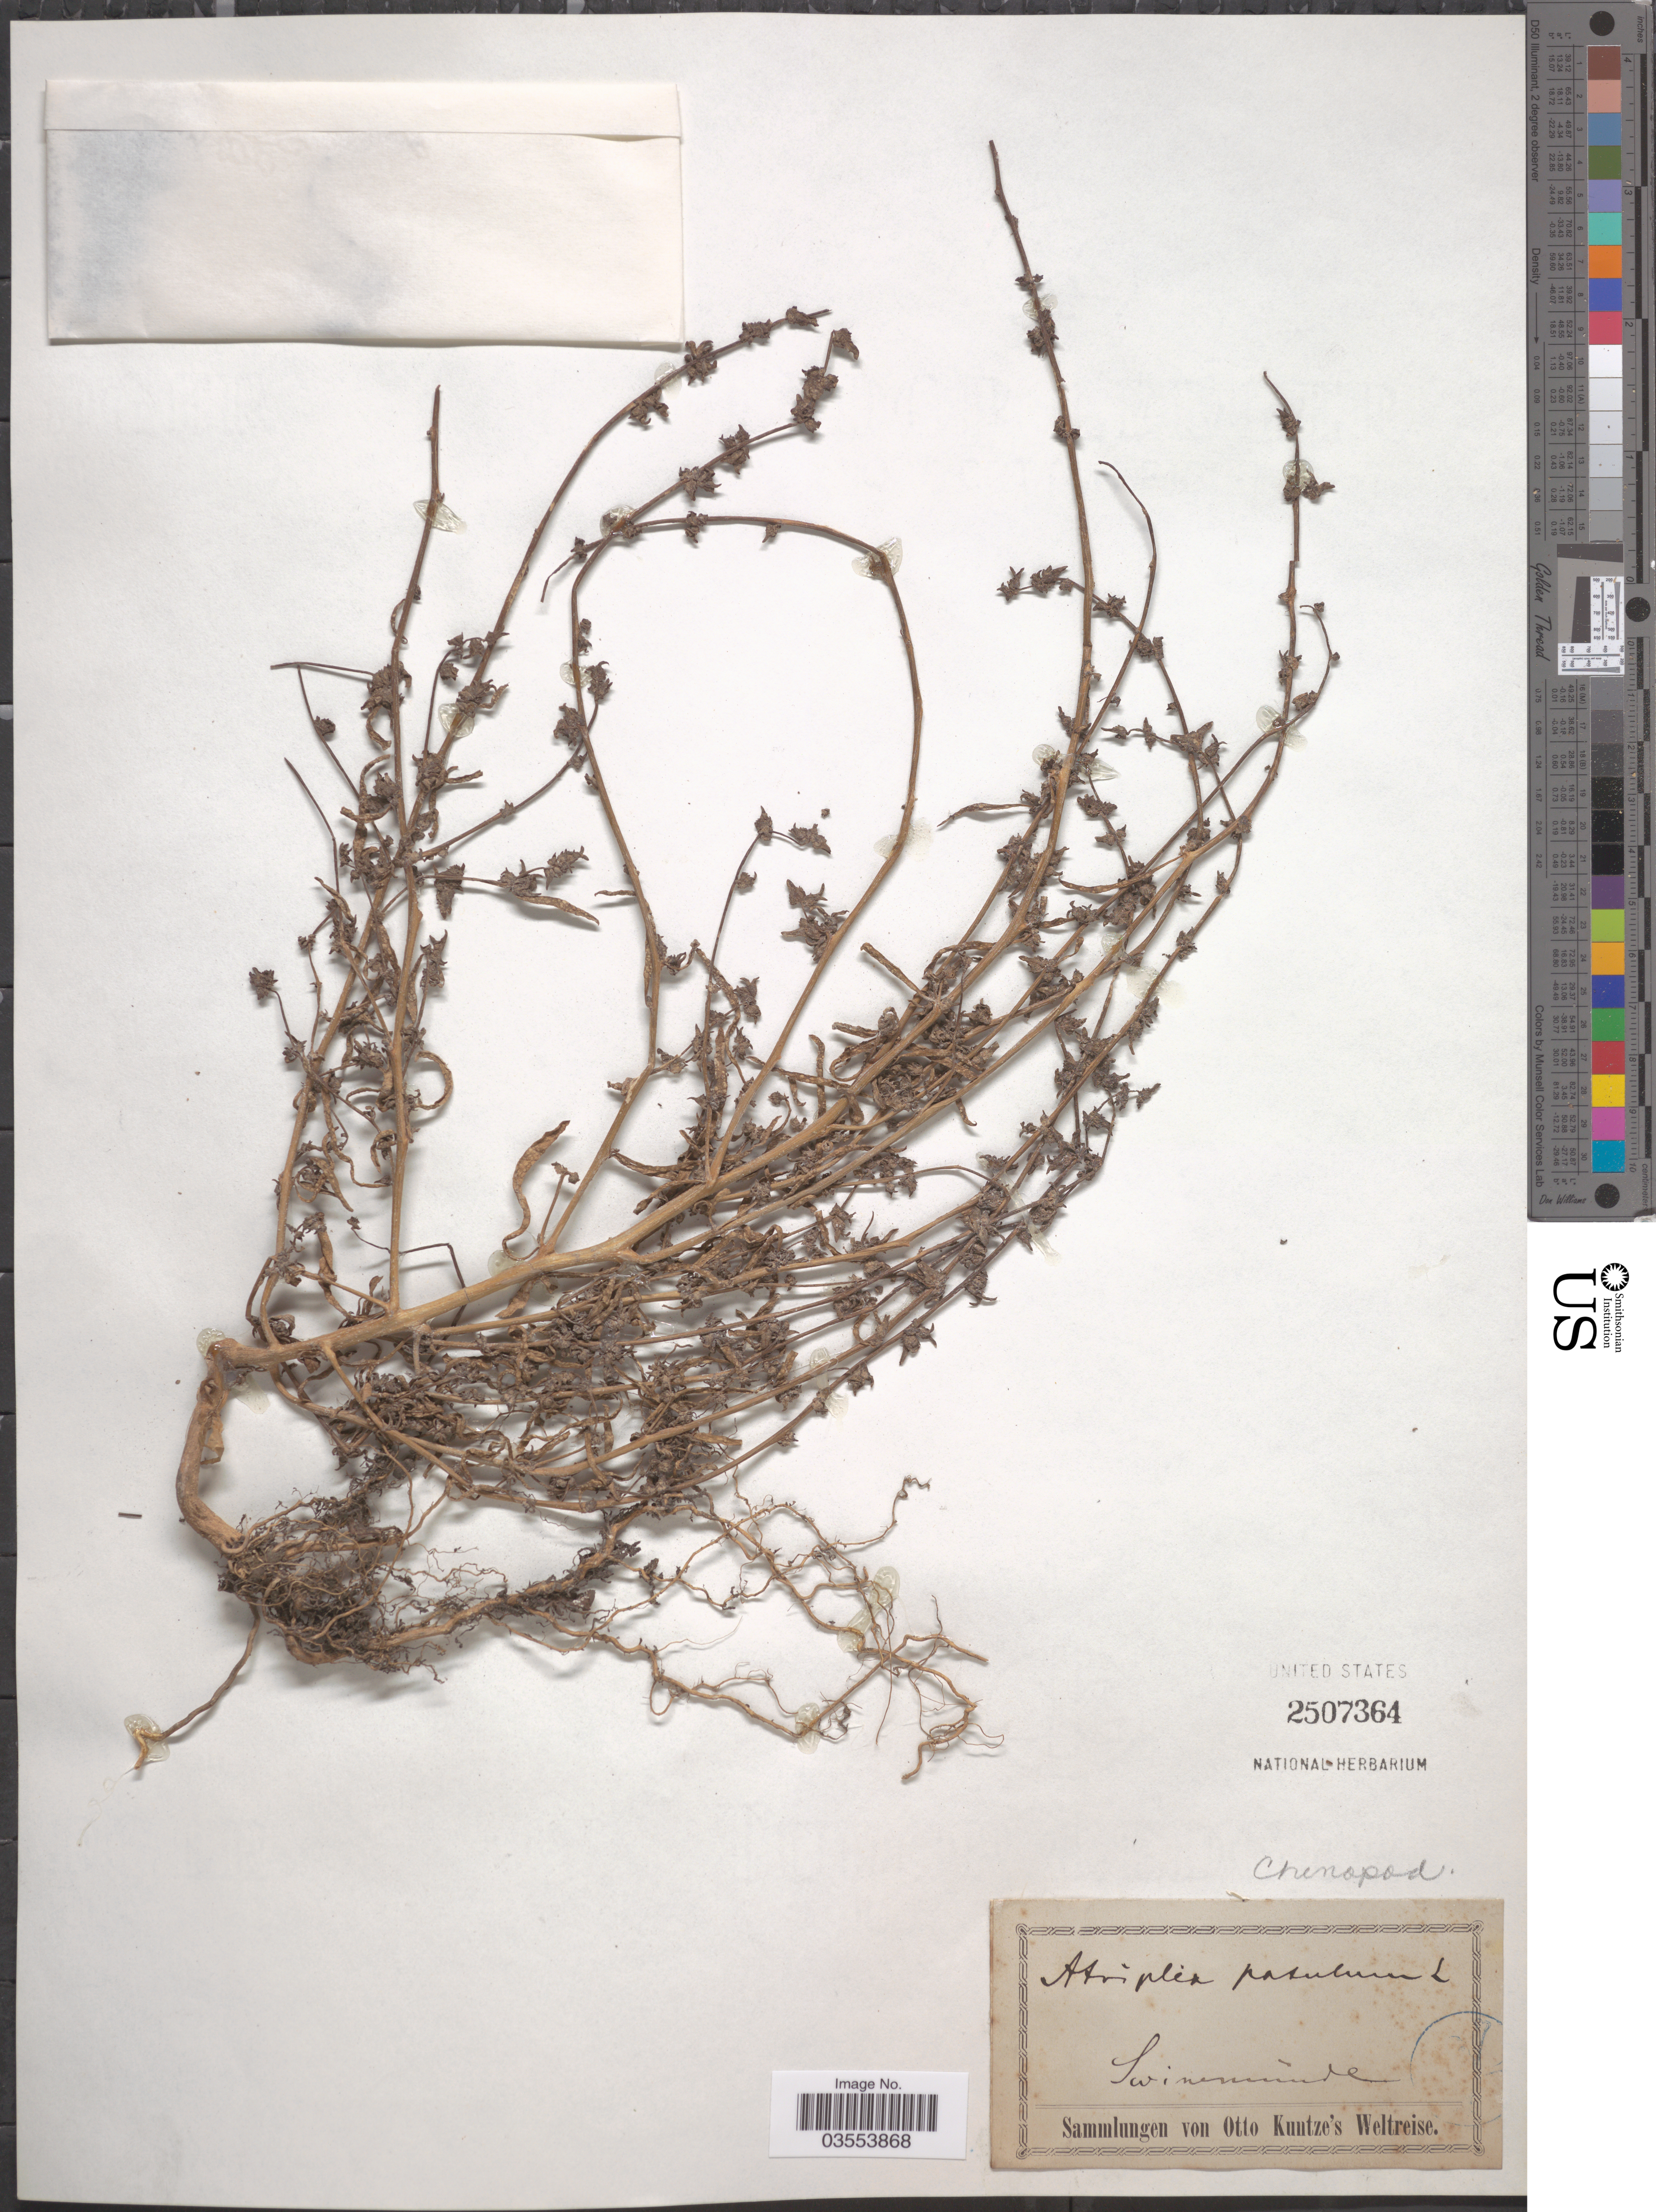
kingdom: Plantae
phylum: Tracheophyta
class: Magnoliopsida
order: Caryophyllales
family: Amaranthaceae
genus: Atriplex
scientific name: Atriplex patula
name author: L.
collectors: C.E.O. Kuntze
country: Poland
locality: Swinemùnde.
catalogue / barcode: US 2507364